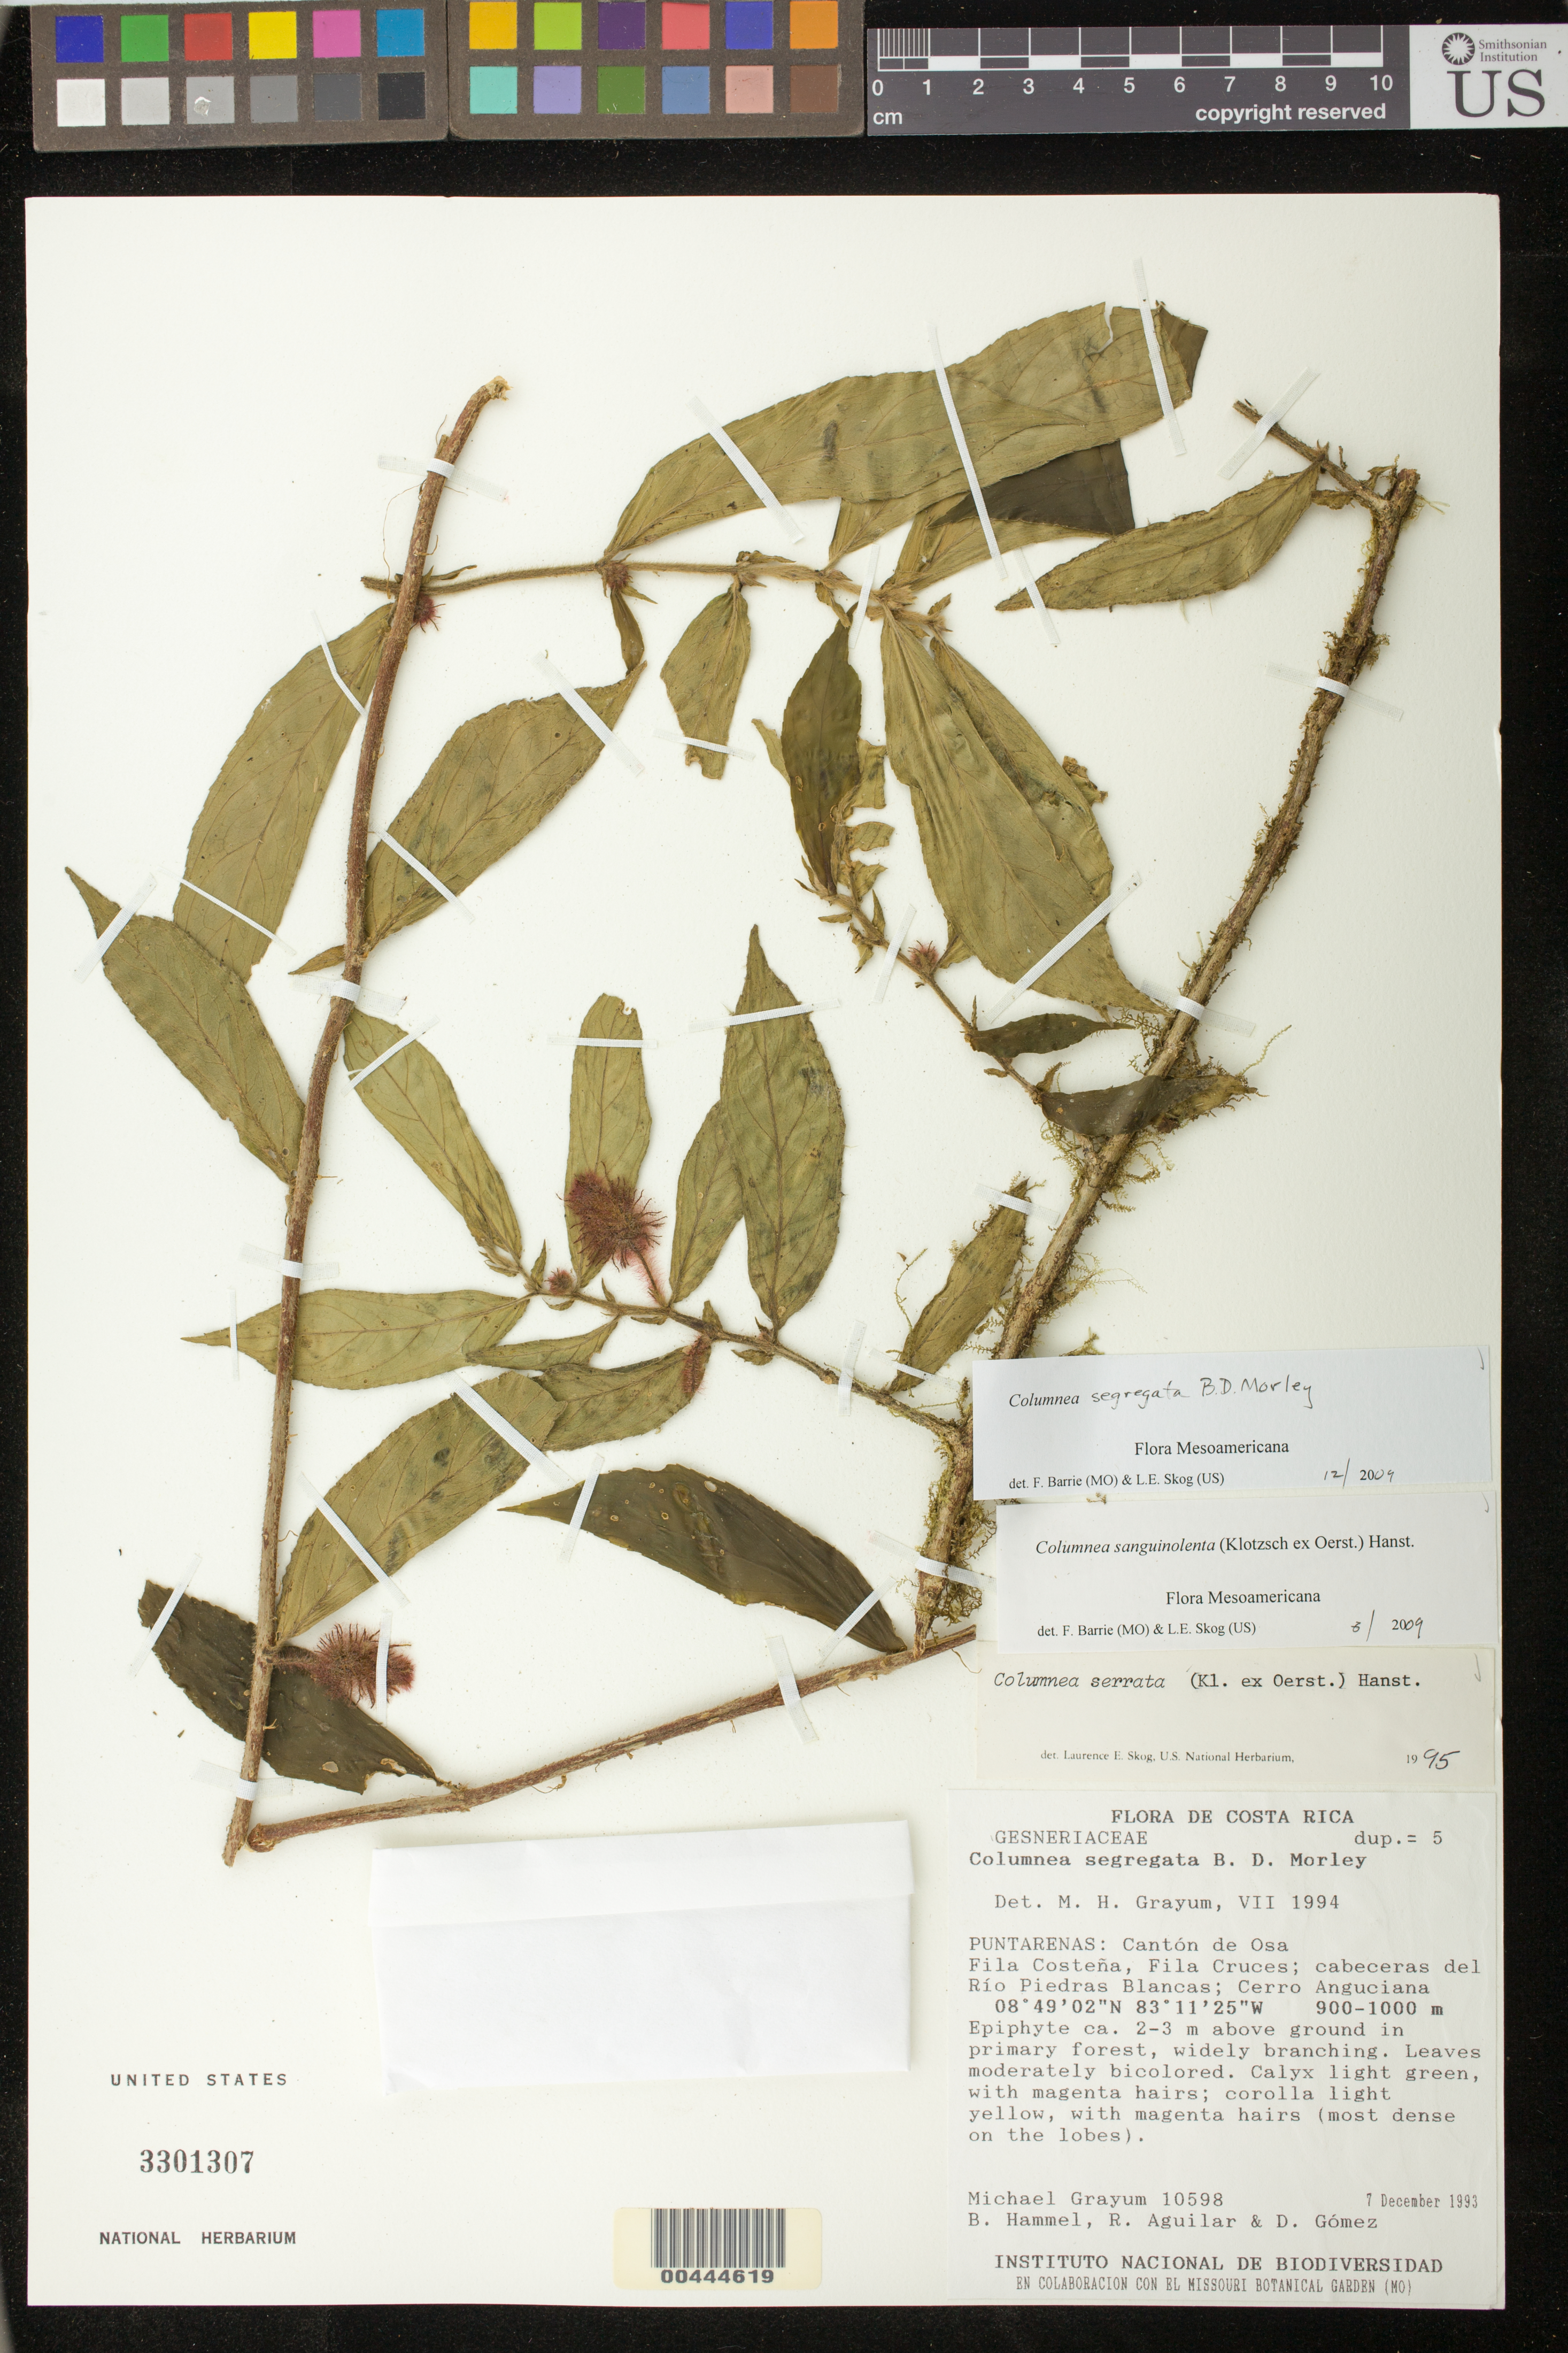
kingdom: Plantae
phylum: Tracheophyta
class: Magnoliopsida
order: Lamiales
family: Gesneriaceae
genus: Columnea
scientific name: Columnea segregata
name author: B.D. Morley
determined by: Barrie, F. R.; Skog, Laurence E.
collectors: M. H. Grayum, B. Hammel, R. Aguilar & D. Gomez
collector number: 10598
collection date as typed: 07 Dec 1993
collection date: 1993-12-07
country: Costa Rica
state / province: Puntarenas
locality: Puntarenas: Cantón de Osa. Fila Costeña, Fila Cruces; cabeceras del Río Piedras Blancas; Cerro Anguciana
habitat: Primary forest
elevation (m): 900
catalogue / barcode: US 3301307